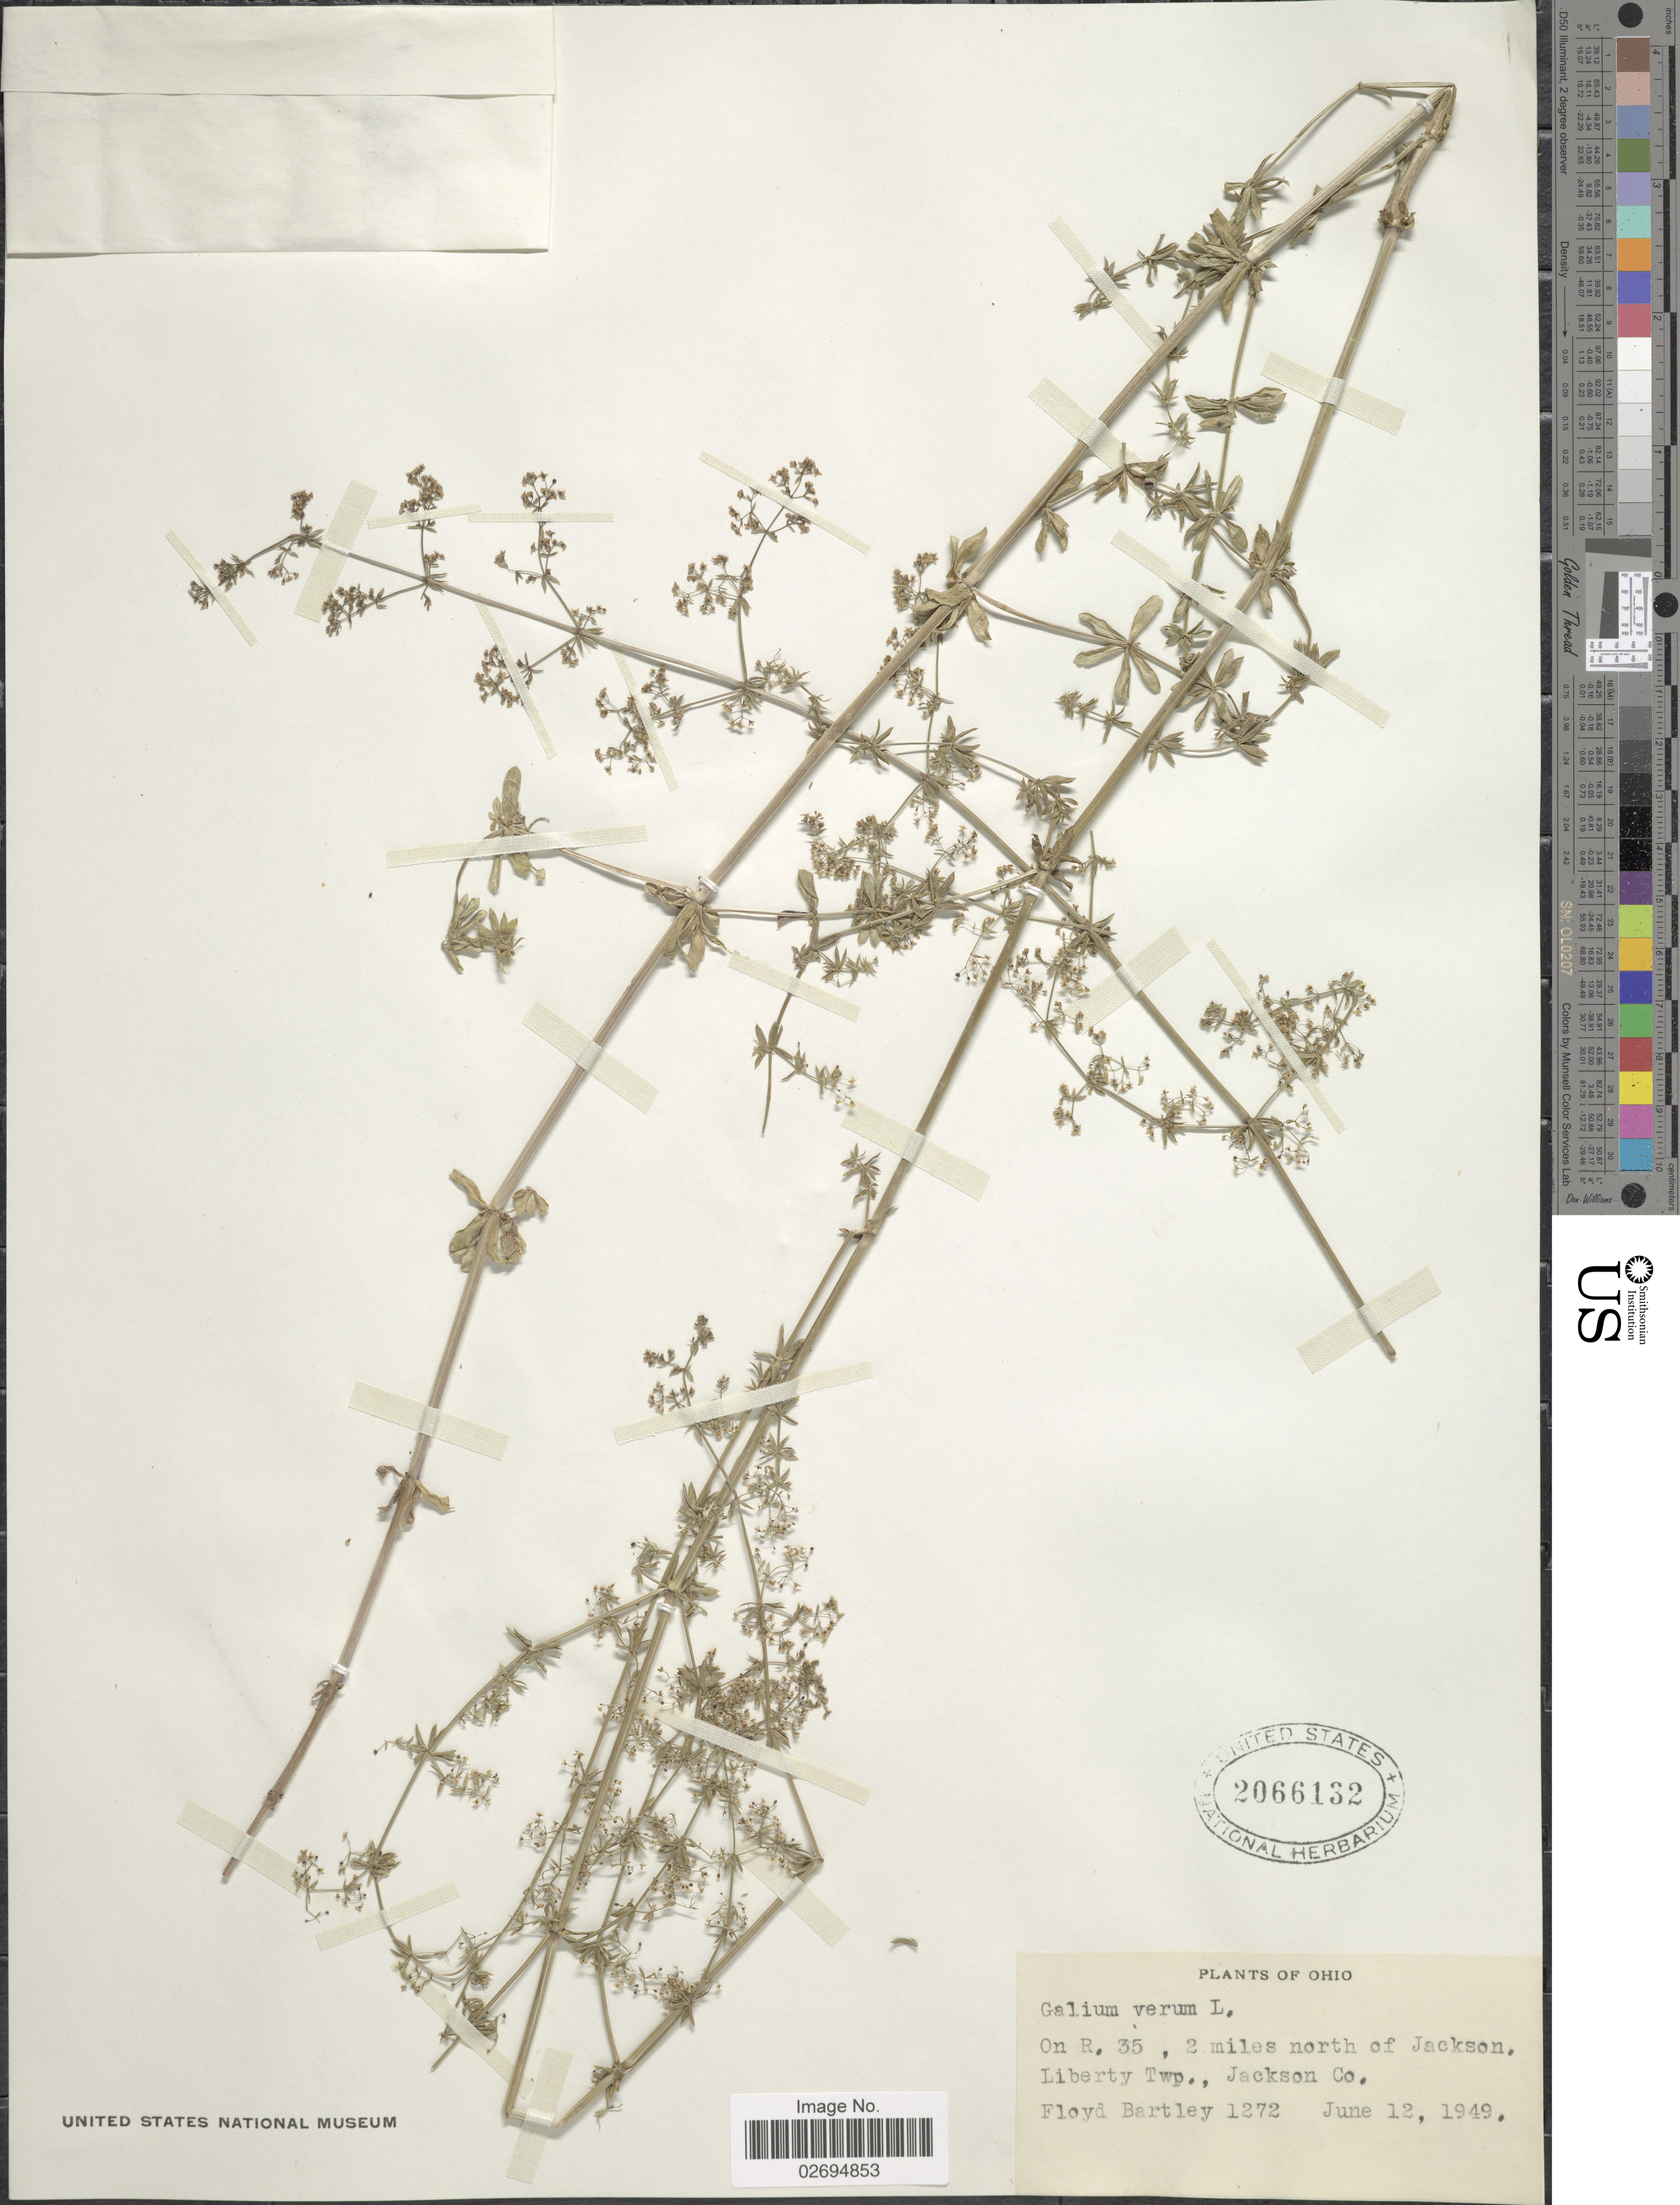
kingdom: Plantae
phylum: Tracheophyta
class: Magnoliopsida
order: Gentianales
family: Rubiaceae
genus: Galium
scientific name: Galium verum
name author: L.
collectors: F. Bartley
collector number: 1272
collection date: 1949-06-12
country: United States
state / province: Ohio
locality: On R. 35, 2 miles north of Jackson, Liberty Twp, Jackson Co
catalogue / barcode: US 2066132